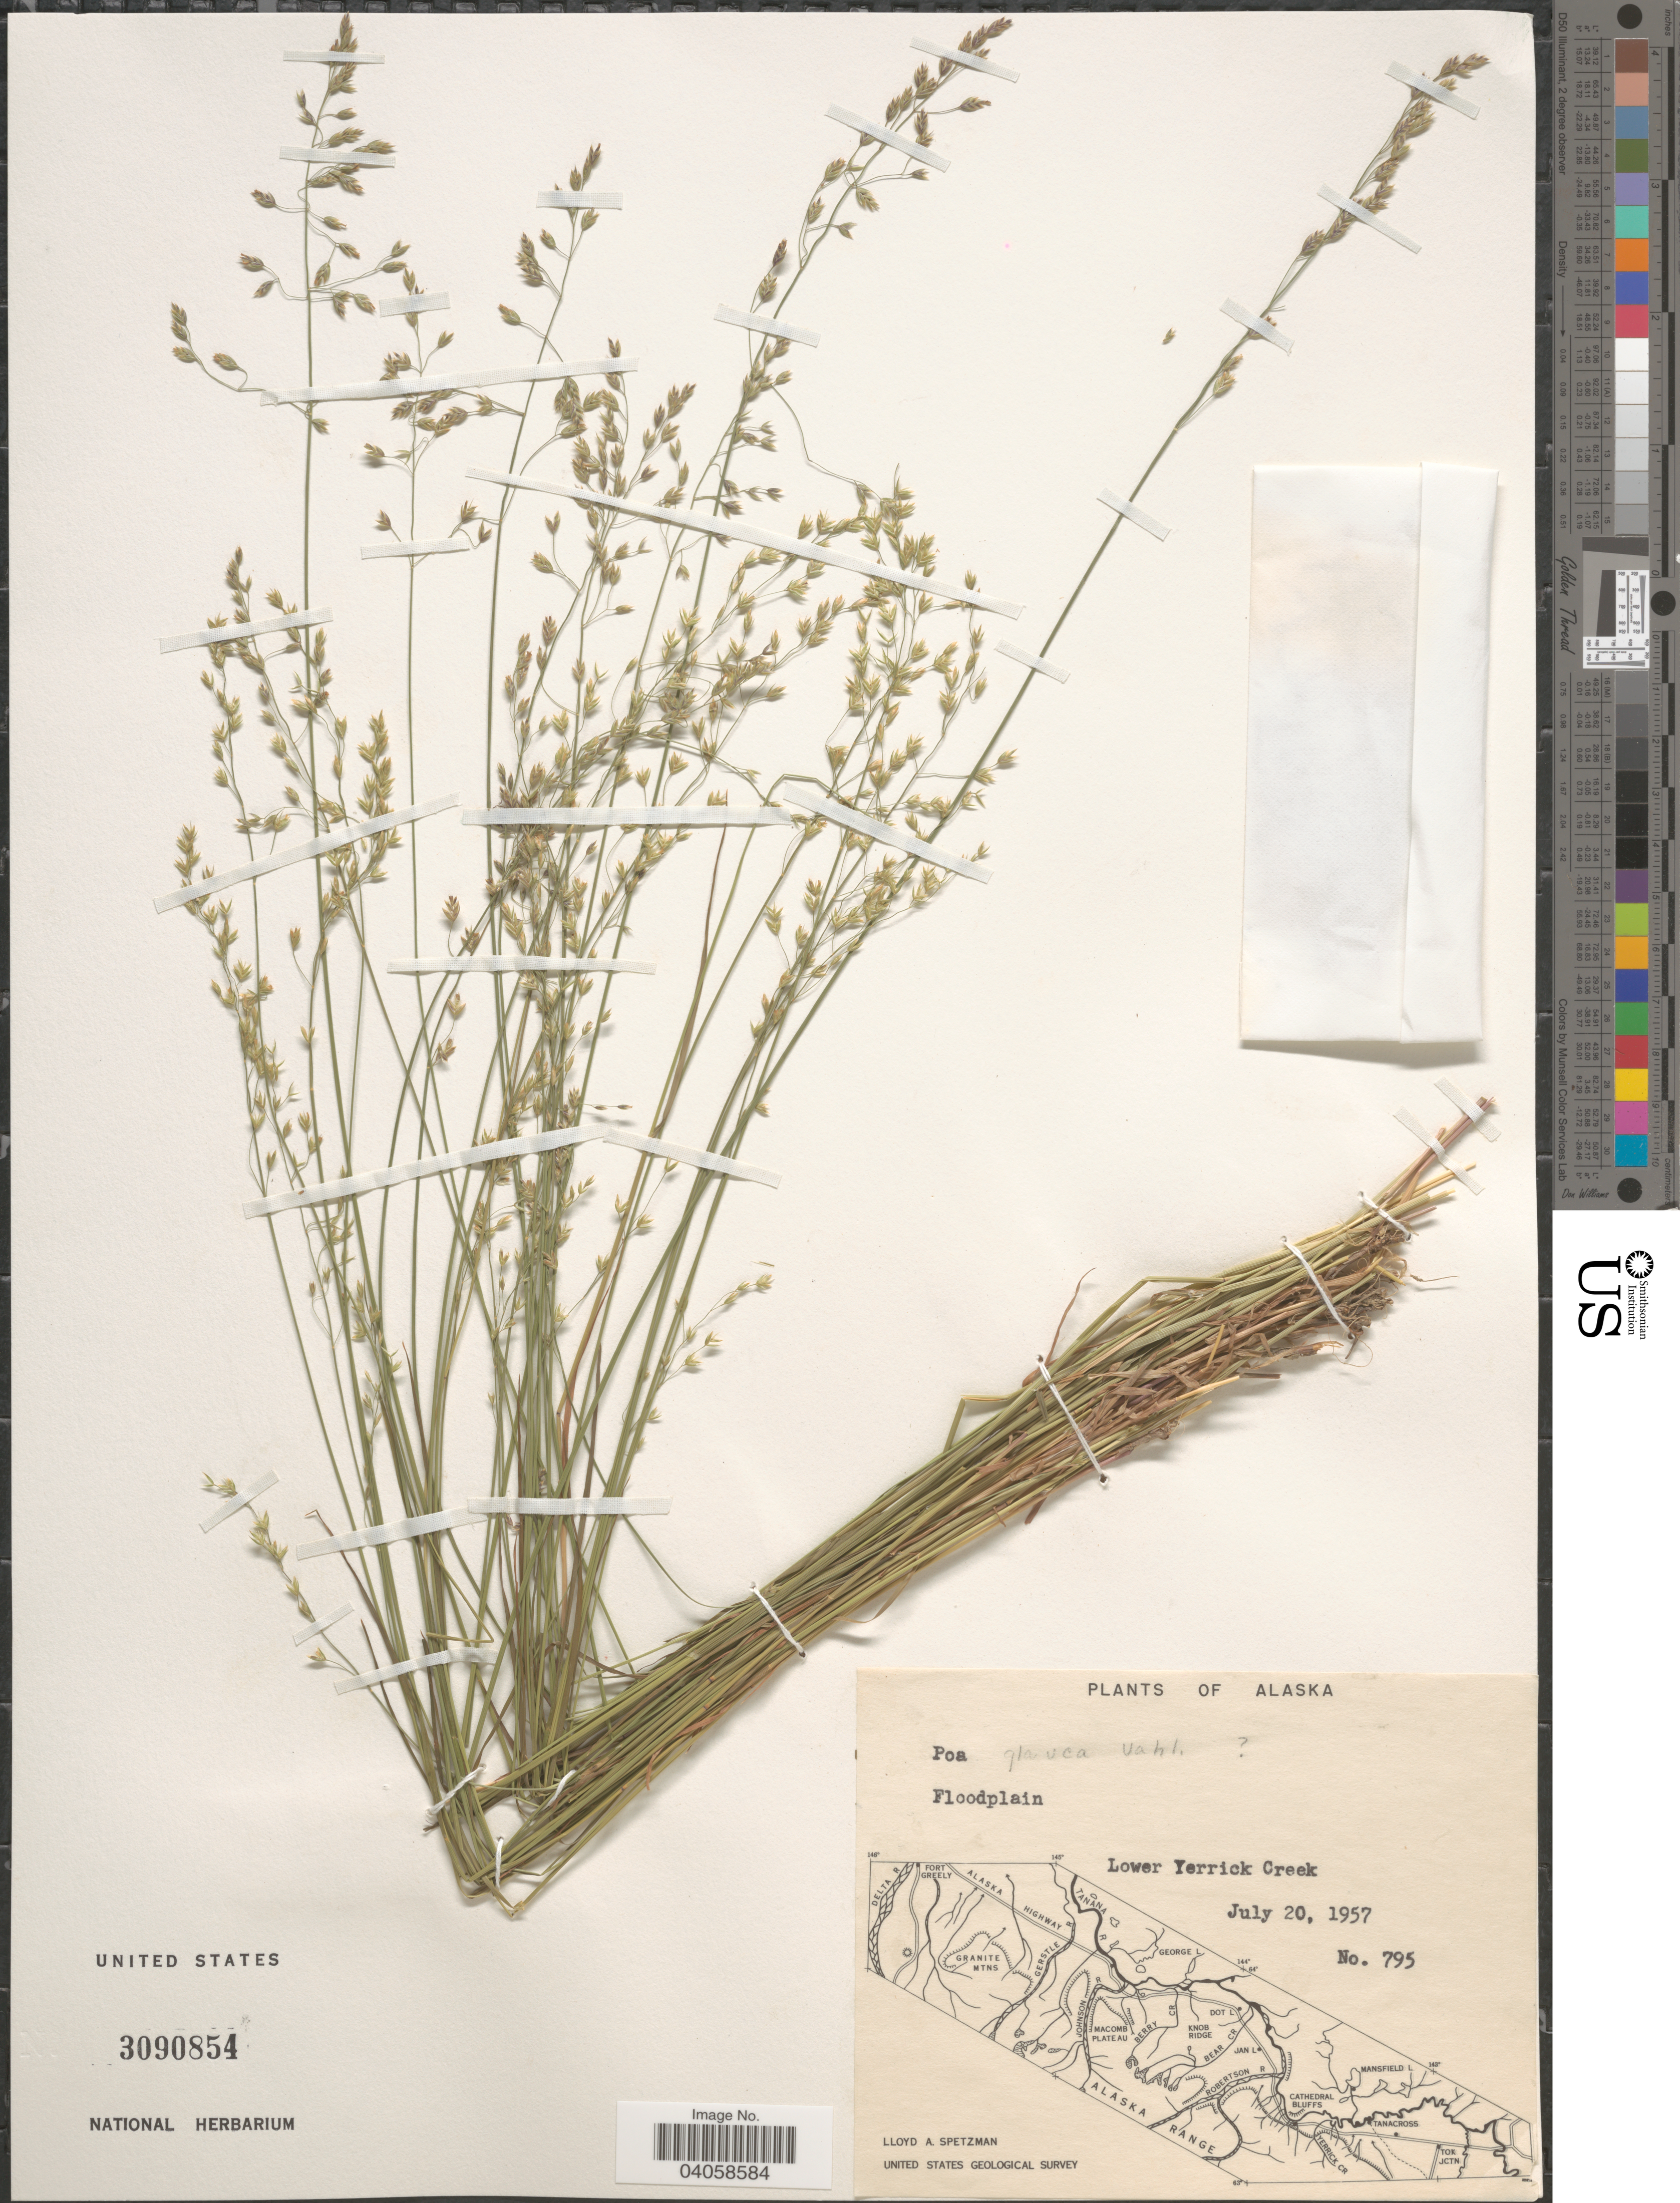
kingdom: Plantae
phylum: Tracheophyta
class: Liliopsida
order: Poales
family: Poaceae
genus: Poa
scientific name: Poa glauca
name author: Vahl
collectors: L. Spetzman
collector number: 795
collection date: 1957-07-20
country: United States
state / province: Alaska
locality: Floodplain. Lower Yerrick Creek.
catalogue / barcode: US 3090854